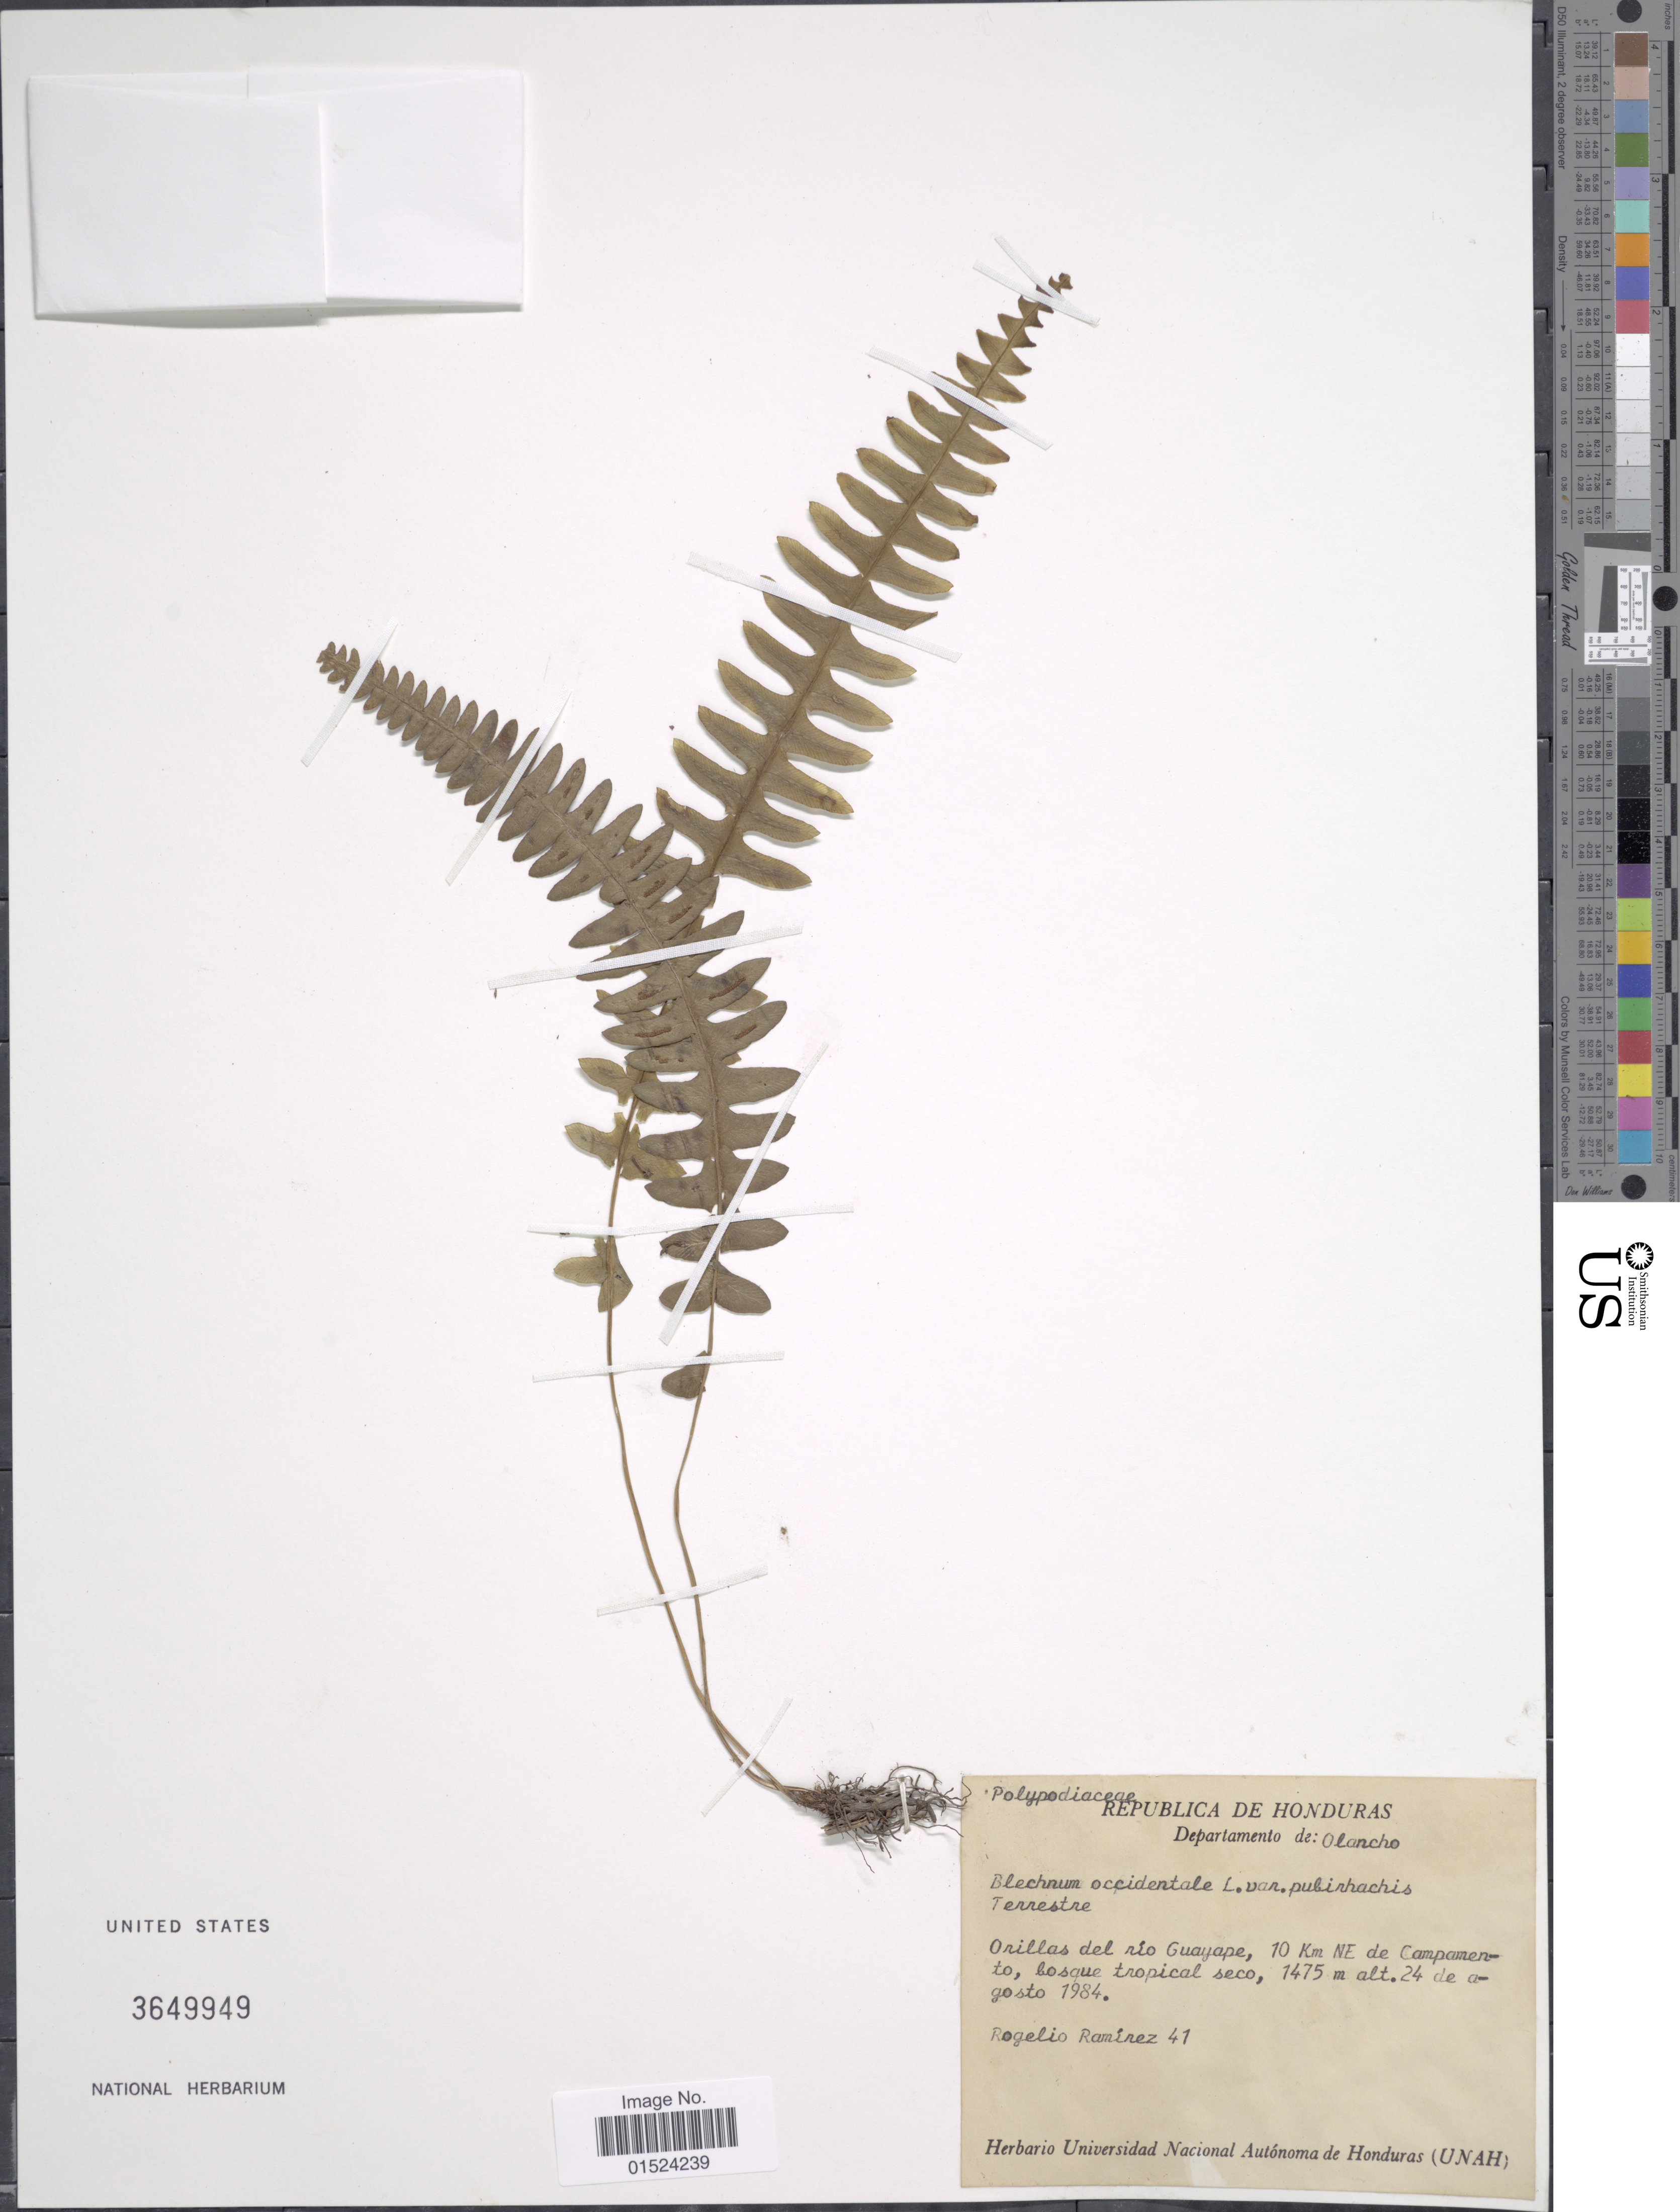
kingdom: Plantae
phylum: Tracheophyta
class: Polypodiopsida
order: Polypodiales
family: Blechnaceae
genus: Blechnum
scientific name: Blechnum occidentale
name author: L.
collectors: R. Ramirez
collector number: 41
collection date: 1984-08-24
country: Honduras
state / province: Olancho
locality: Orillas del río Guayape, 10 Km NE de Campamento, bosque tropical seco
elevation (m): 1475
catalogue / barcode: US 3649949